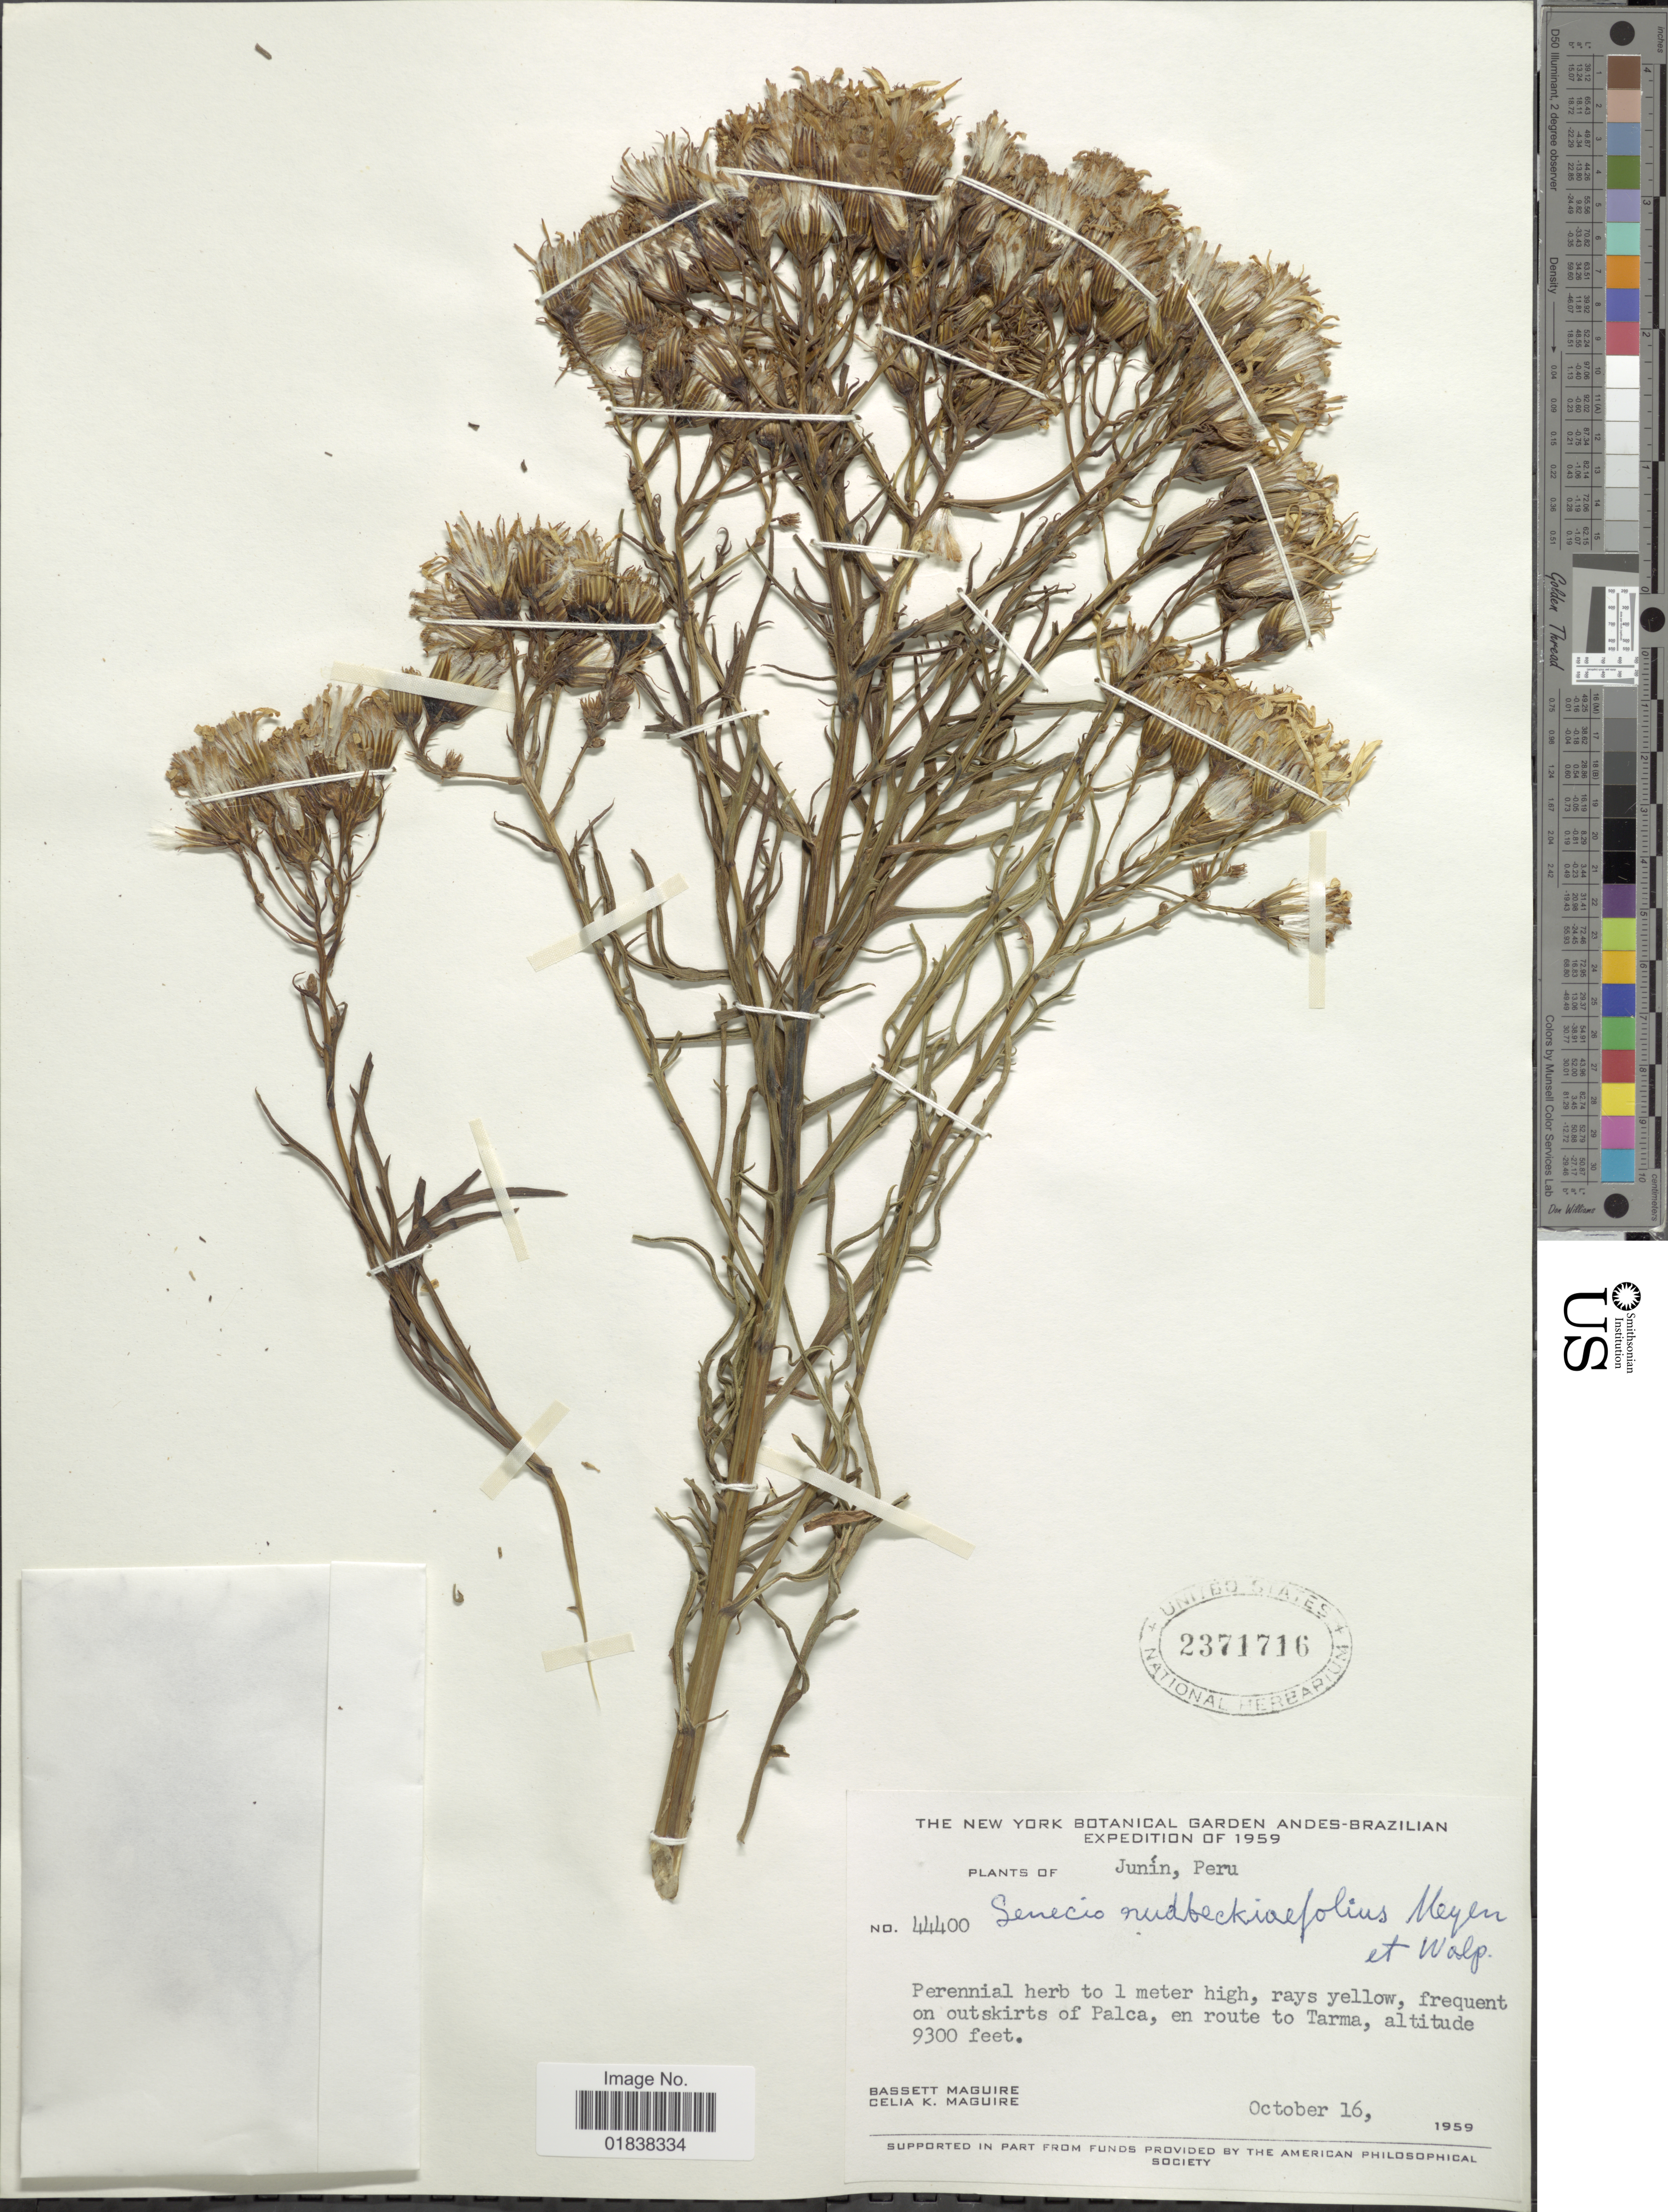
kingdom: Plantae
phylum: Tracheophyta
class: Magnoliopsida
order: Asterales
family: Asteraceae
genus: Senecio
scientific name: Senecio rudbeckiifolius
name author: Meyen & Walp.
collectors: B. Maguire & C. K. Maguire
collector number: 44400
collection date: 1959-10-16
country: Peru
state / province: Junín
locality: Outskirts of Palca, en route to Tarma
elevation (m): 2835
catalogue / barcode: US 2371716